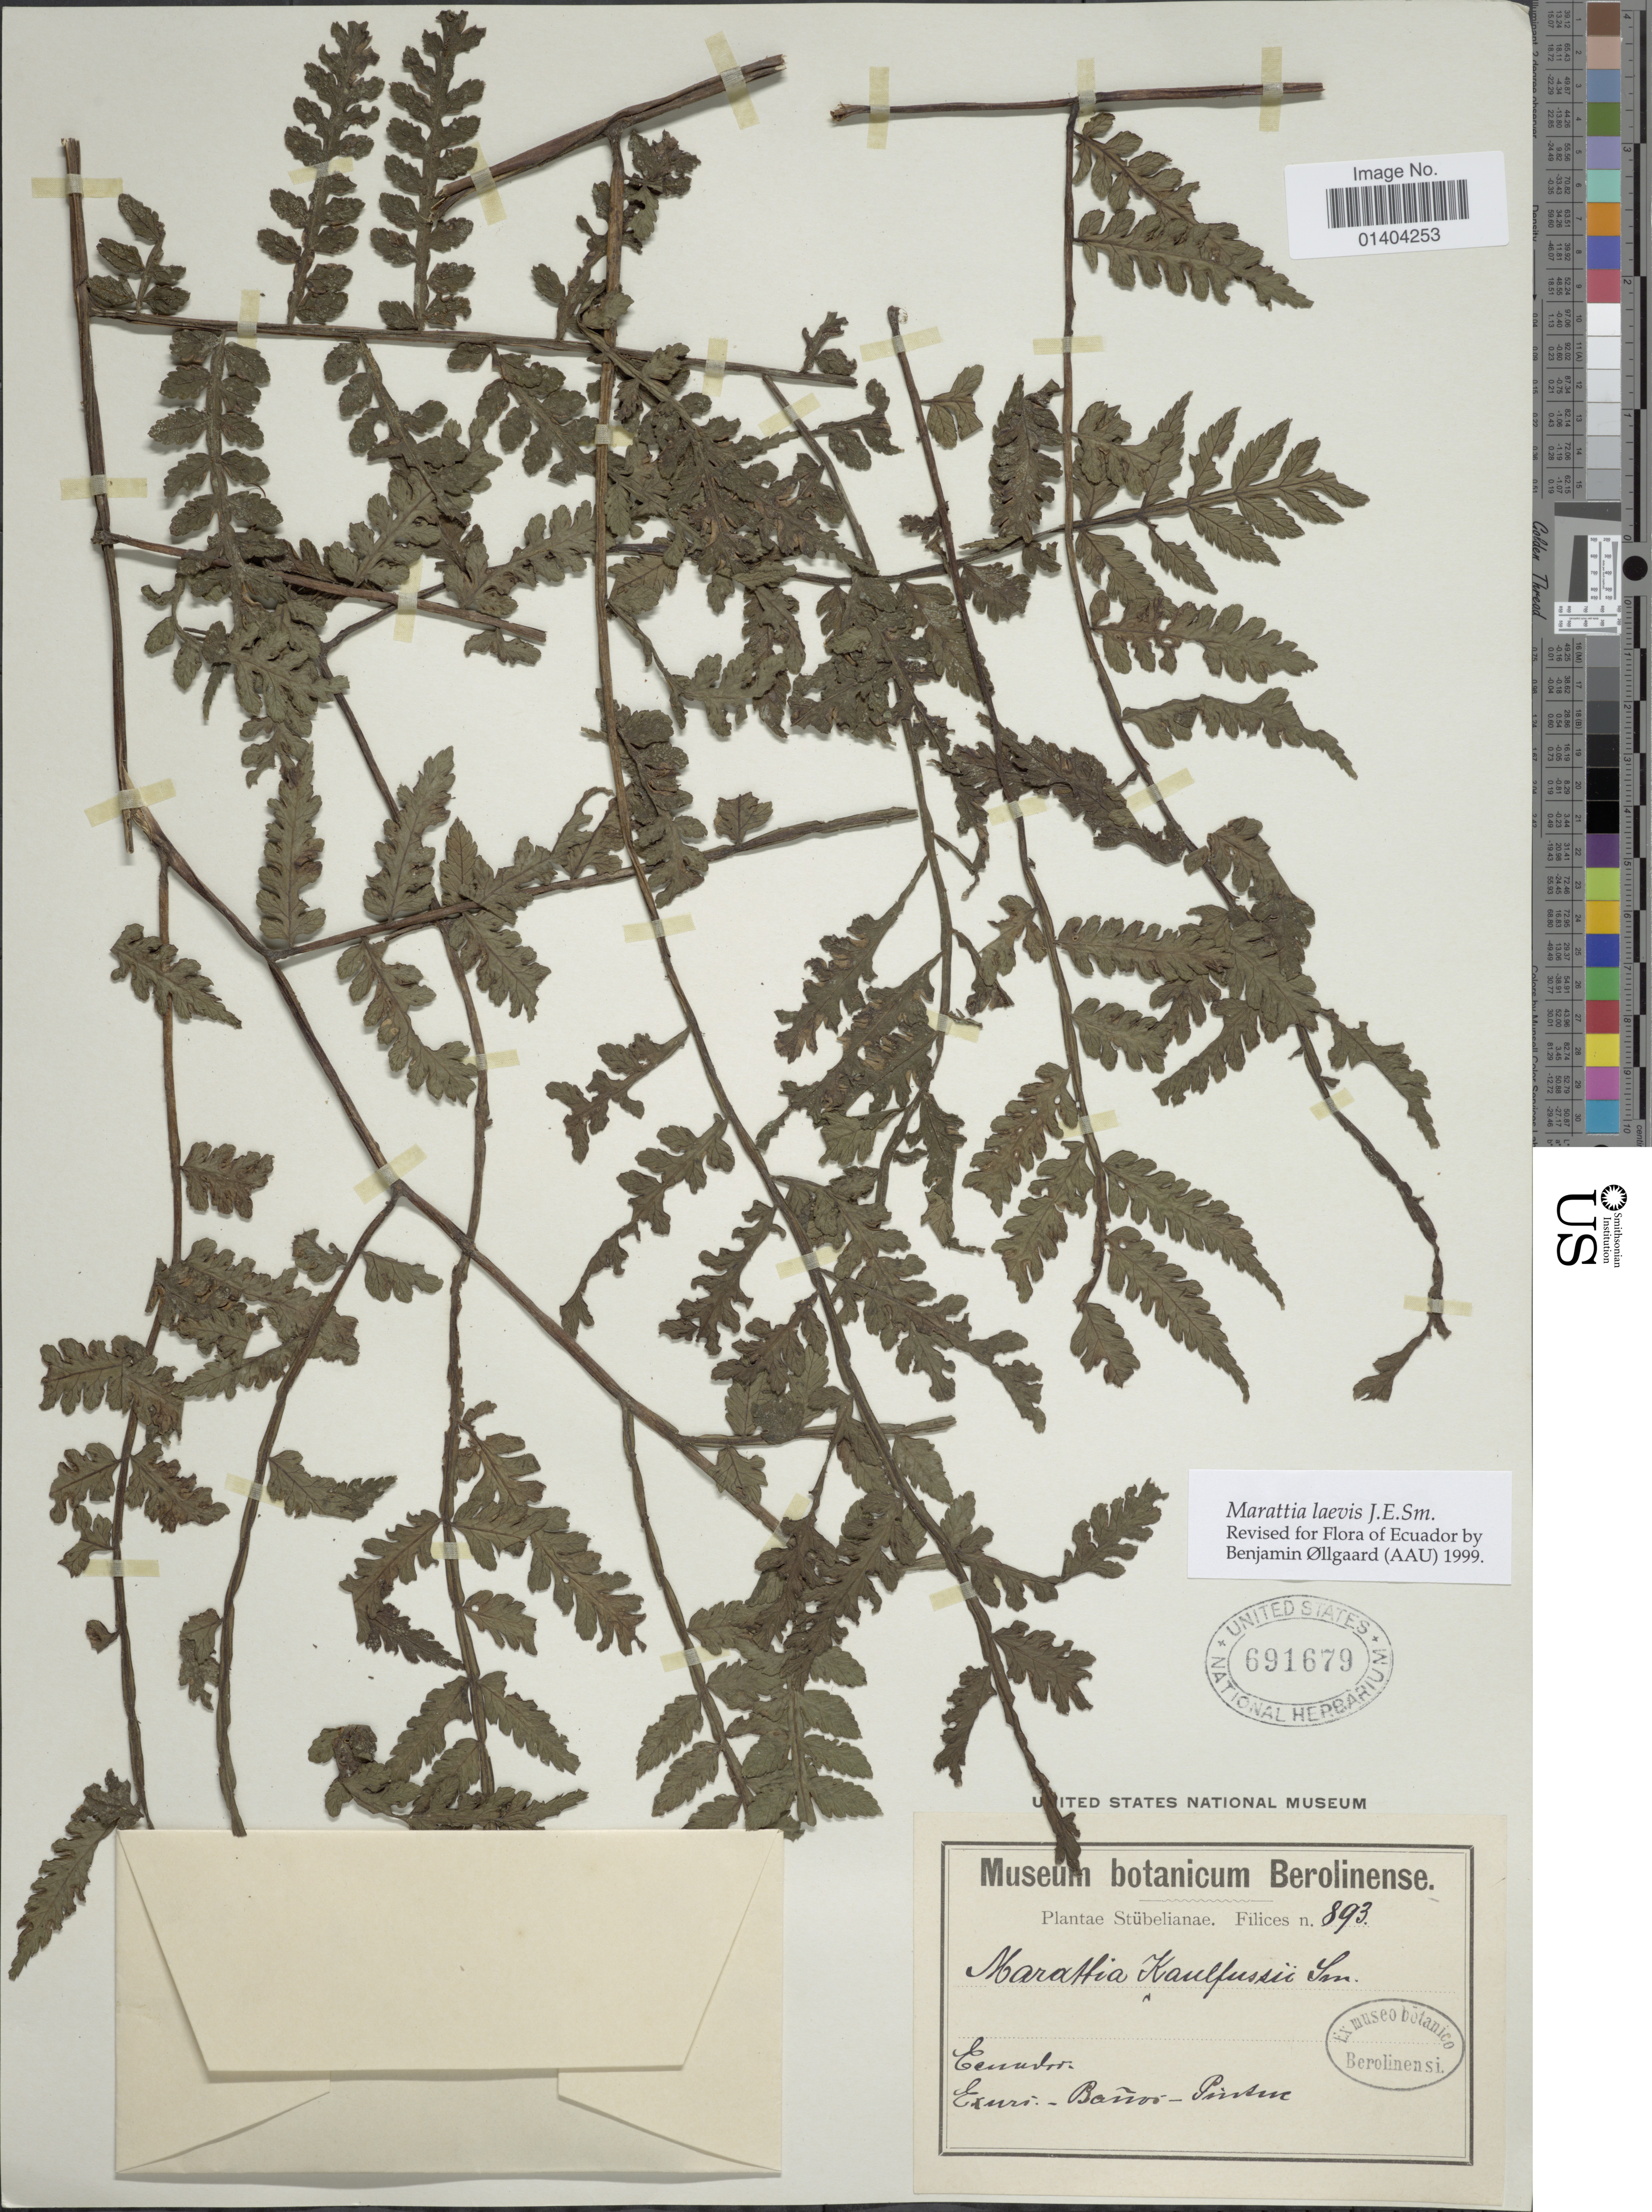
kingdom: Plantae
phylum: Tracheophyta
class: Polypodiopsida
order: Marattiales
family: Marattiaceae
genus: Marattia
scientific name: Marattia laevis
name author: Sm.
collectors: Stubelianae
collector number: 893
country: Ecuador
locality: Exurs. Baños Pintune [interpreted]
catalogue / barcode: US 691679